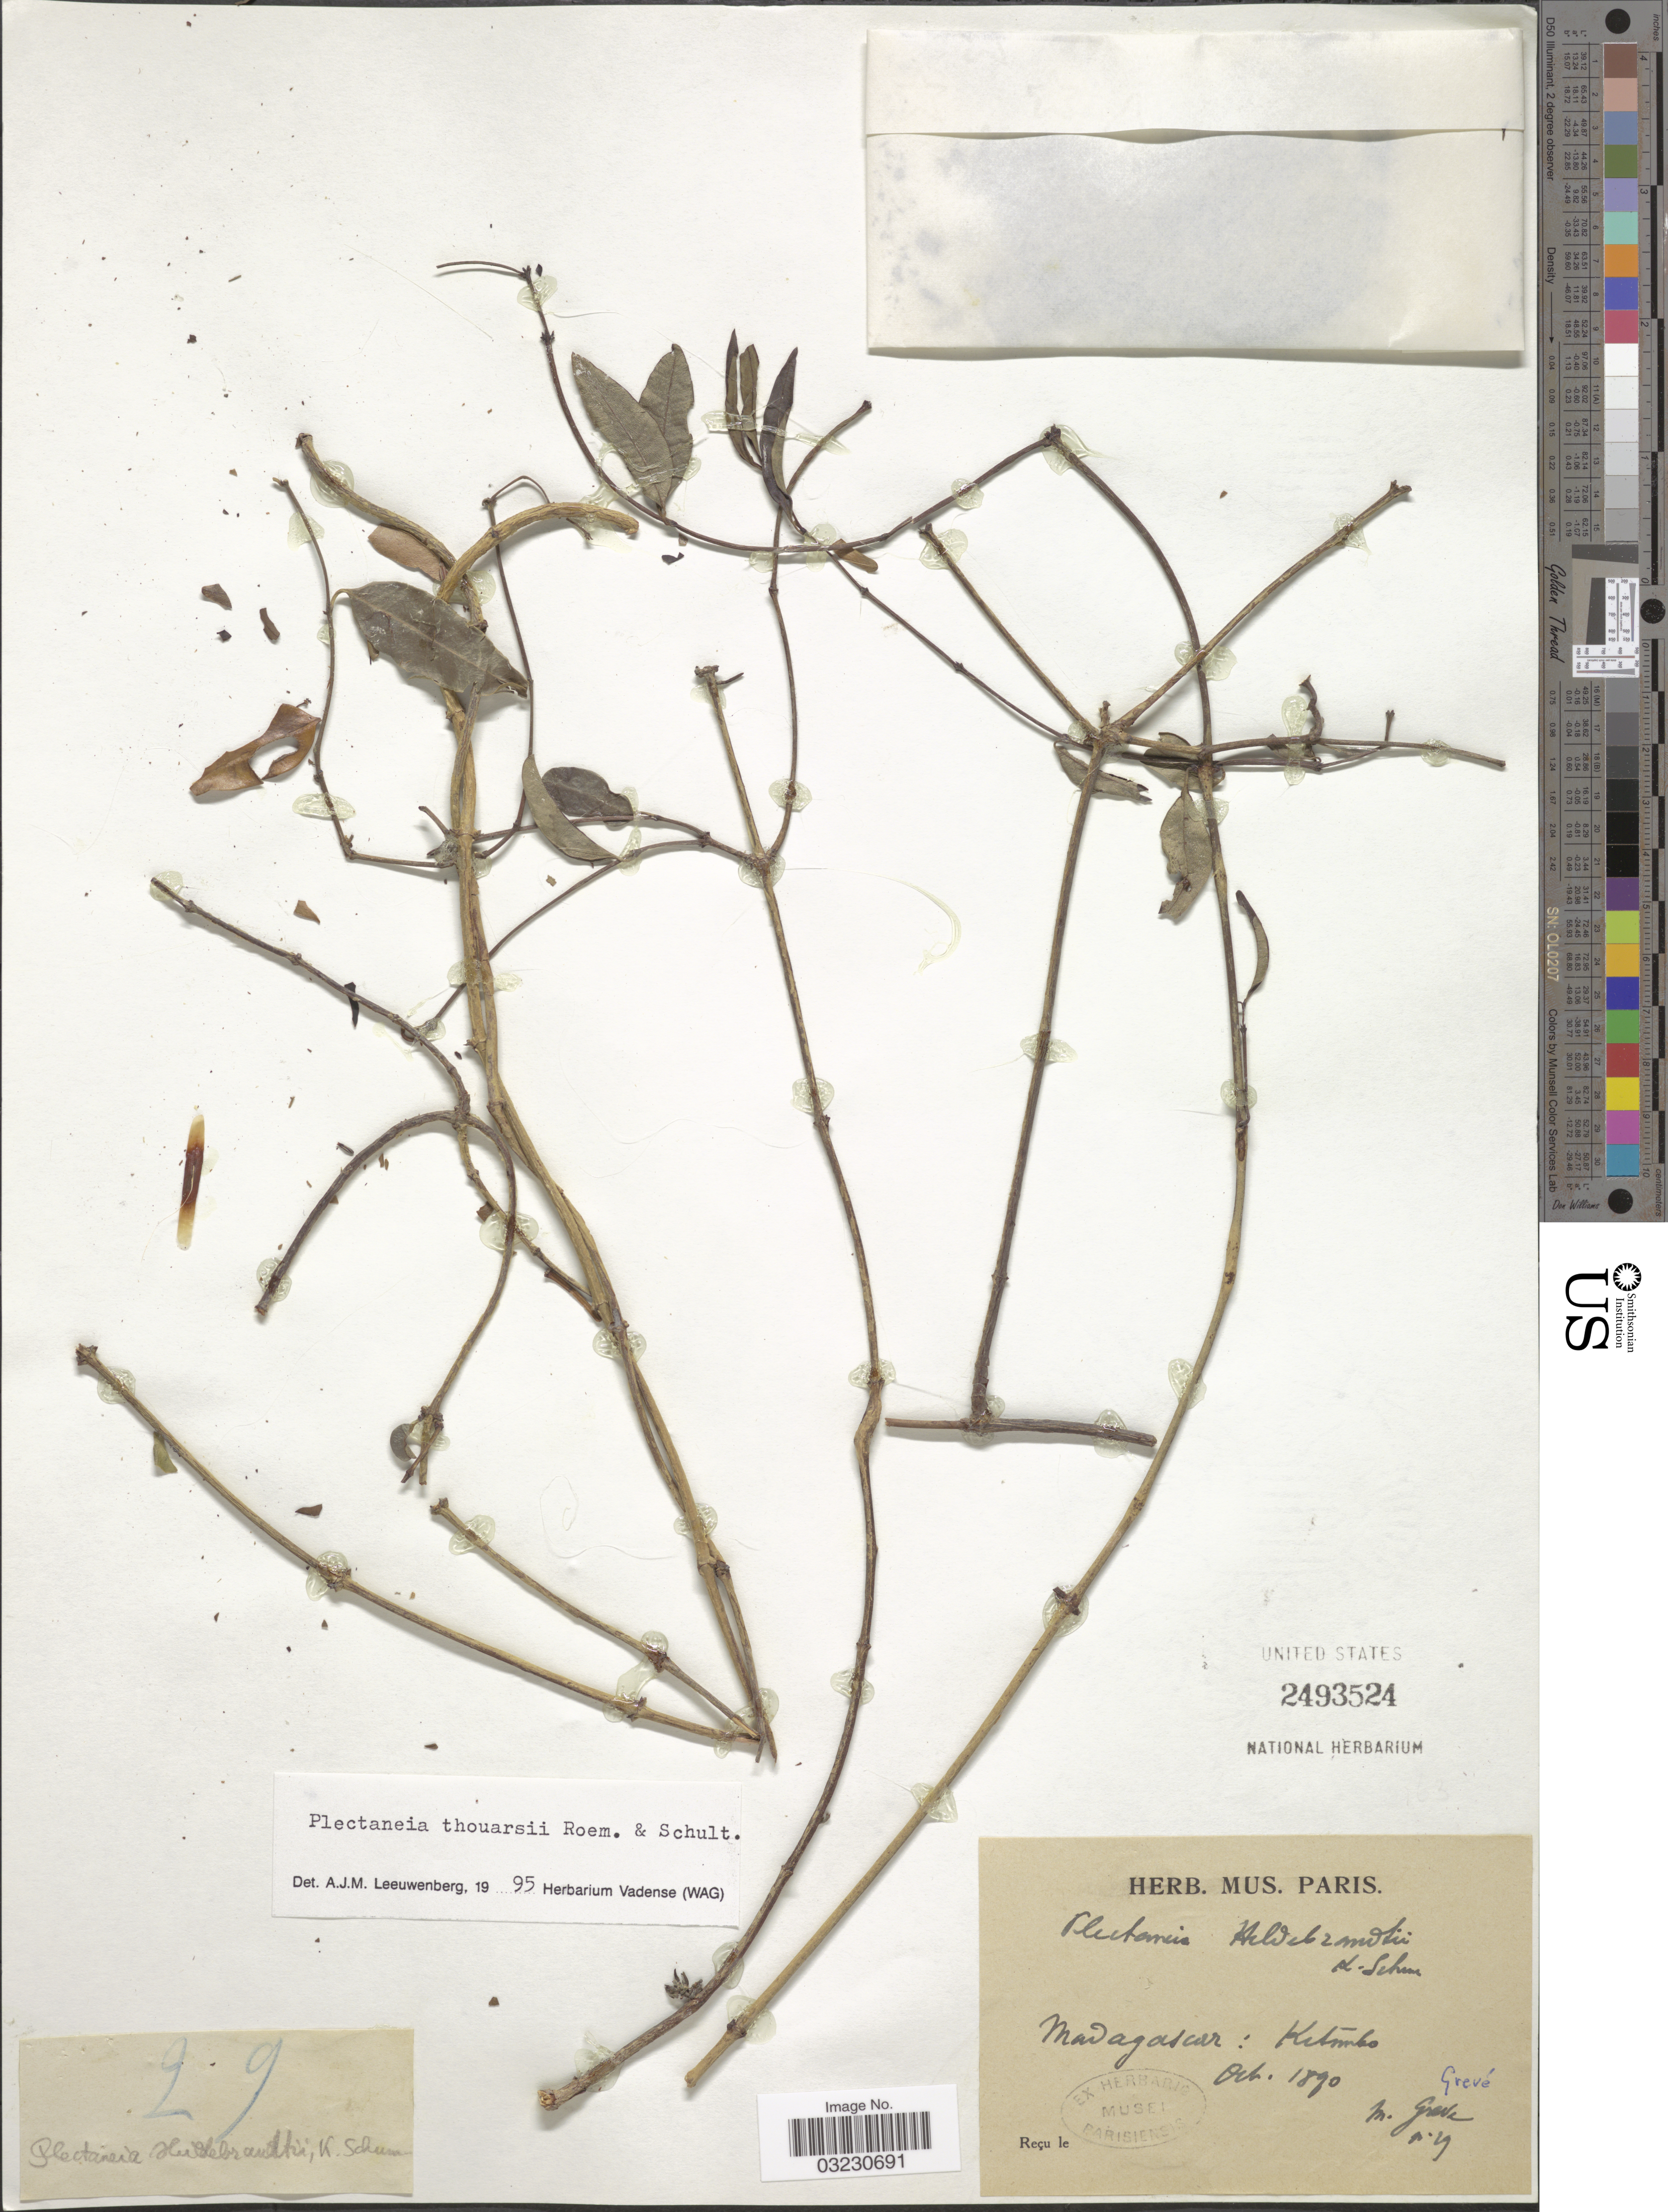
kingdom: Plantae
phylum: Tracheophyta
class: Magnoliopsida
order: Gentianales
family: Apocynaceae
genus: Plectaneia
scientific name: Plectaneia thouarsii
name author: Roem. & Schult.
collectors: M. Greve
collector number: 29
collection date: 1890-10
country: Madagascar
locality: Kitombo.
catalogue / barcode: US 2493524